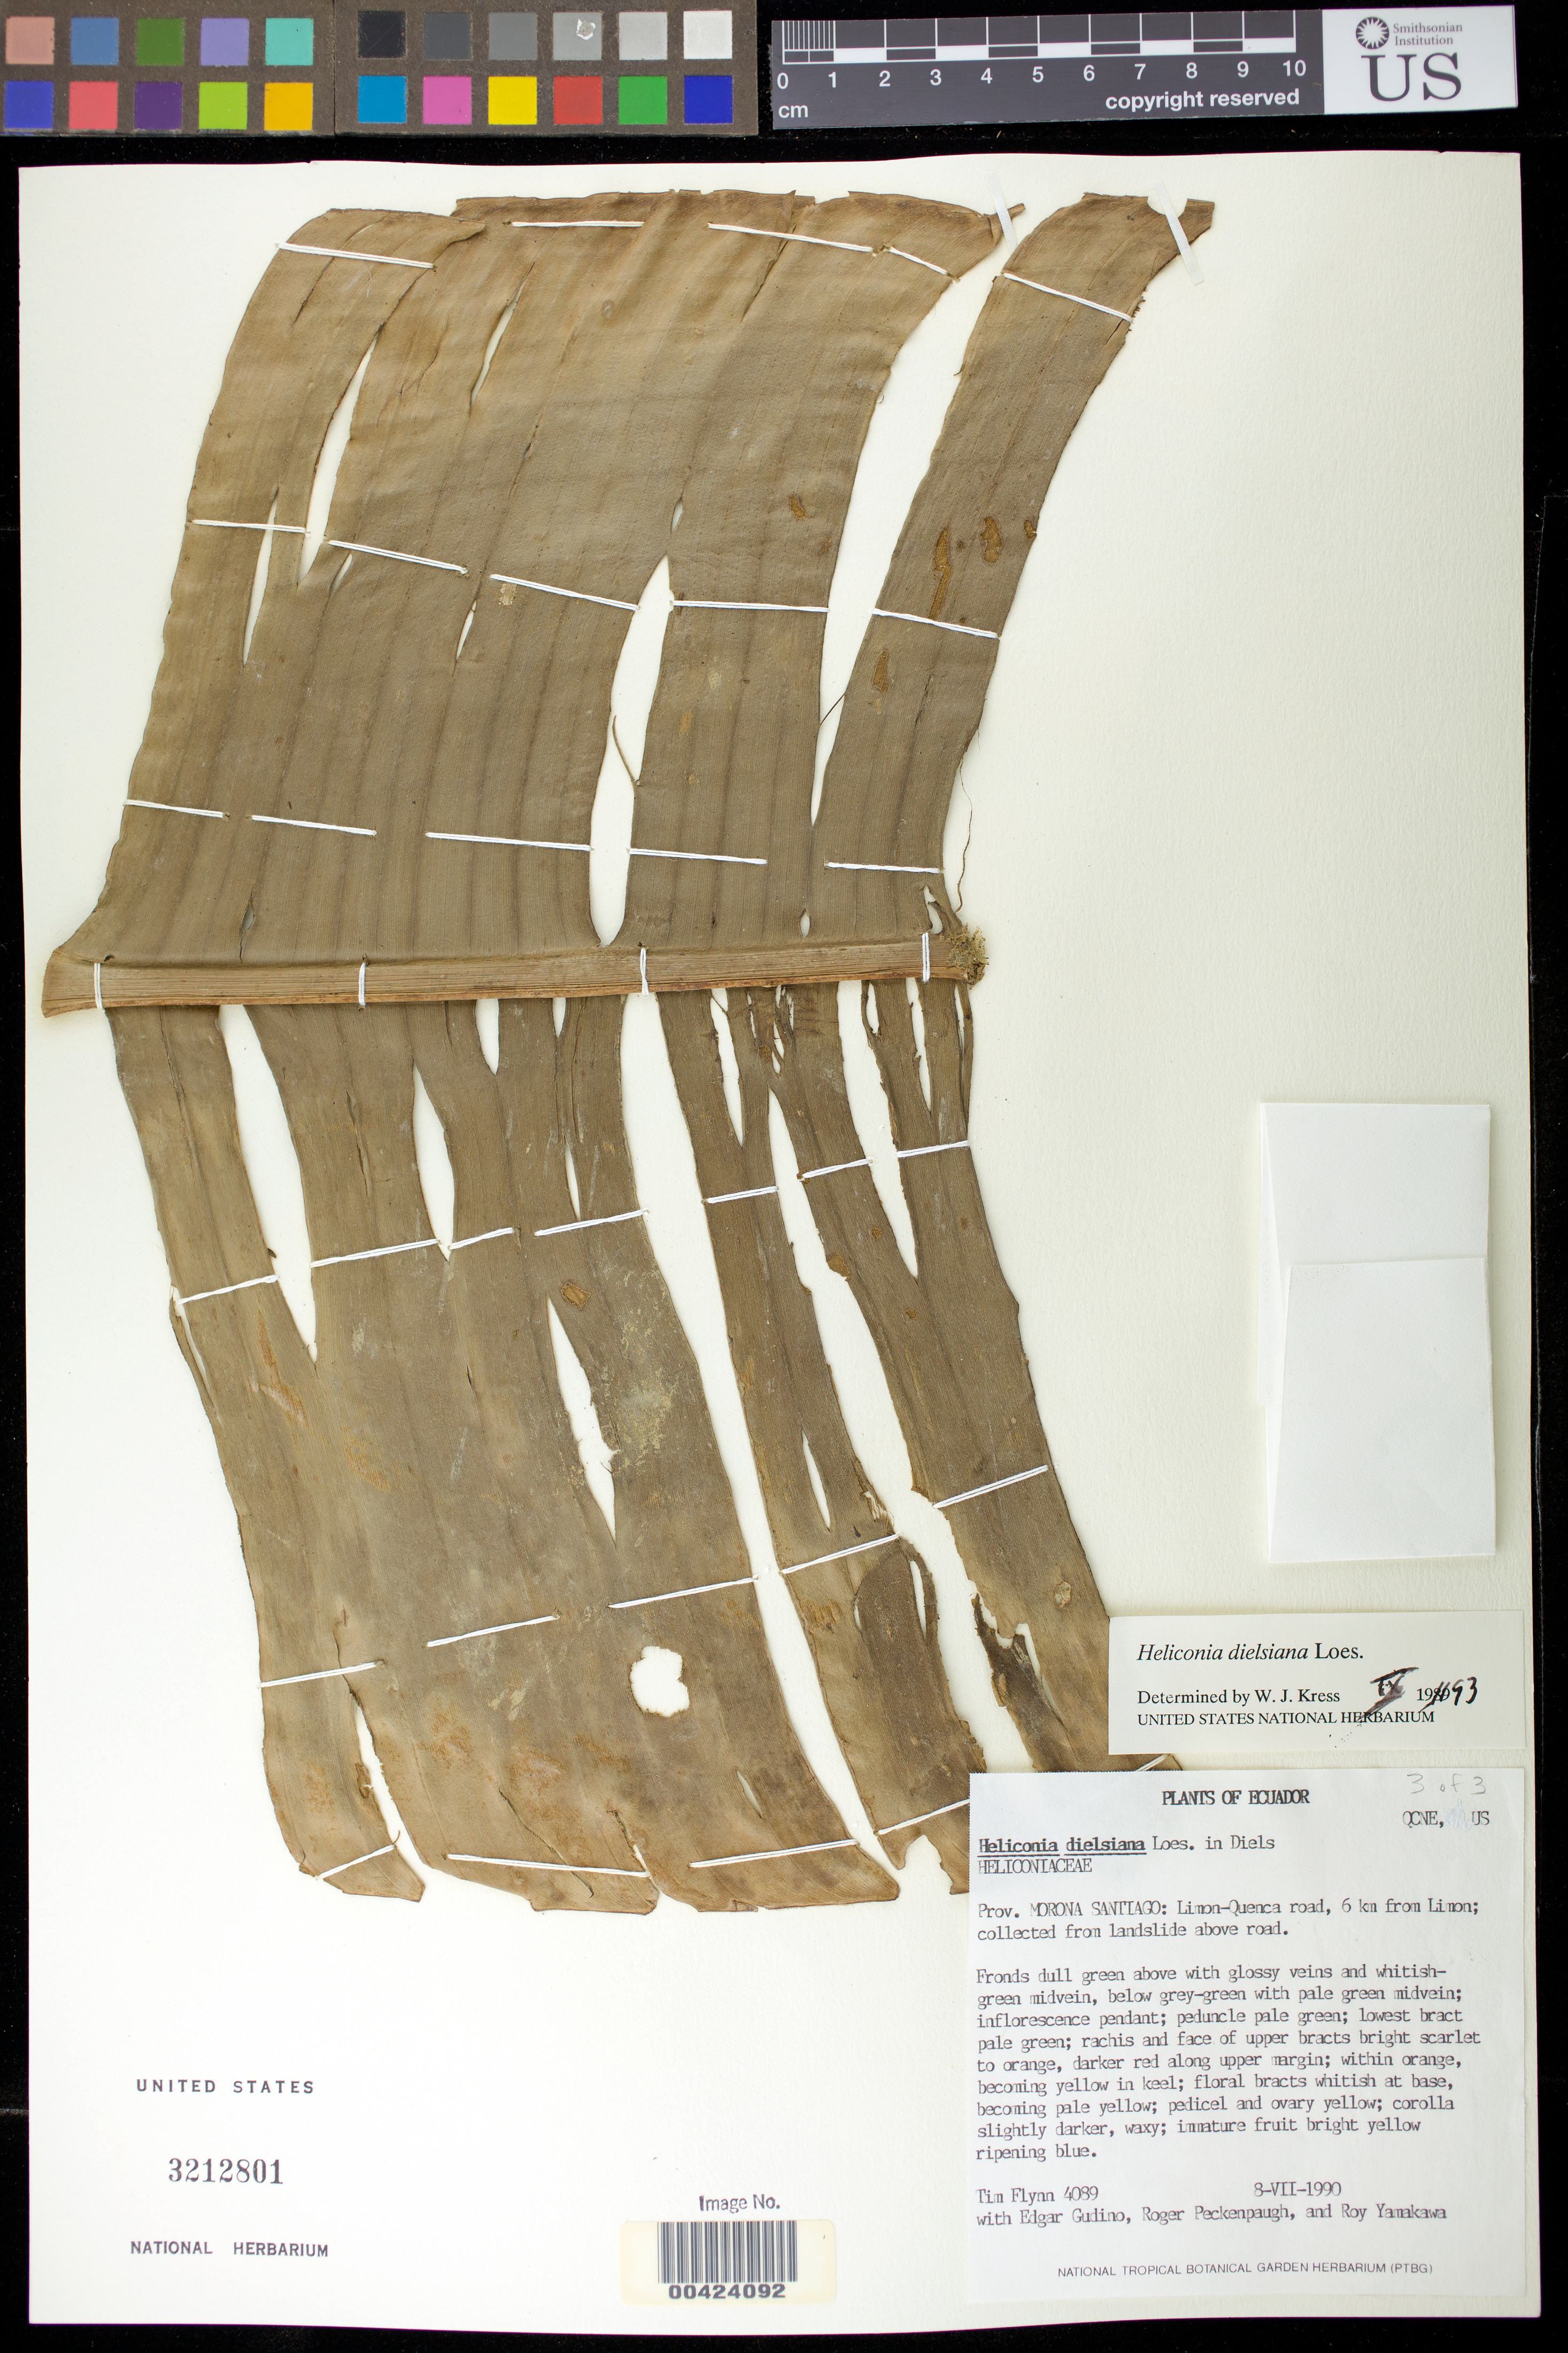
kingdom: Plantae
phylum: Tracheophyta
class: Liliopsida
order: Zingiberales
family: Heliconiaceae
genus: Heliconia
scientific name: Heliconia dielsiana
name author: Loes.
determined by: Kress, W. J., (US), Smithsonian Institution - National Museum of Natural History (UNITED STATES)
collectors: T. W. Flynn, E. Gudiño, R. Peckinpaugh & R. Yamakawa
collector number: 4089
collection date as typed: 08 Jul 1990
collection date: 1990-07-08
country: Ecuador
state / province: Morona-Santiago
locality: Limon - quenca rd; 6 km from Limon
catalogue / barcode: US 3212801